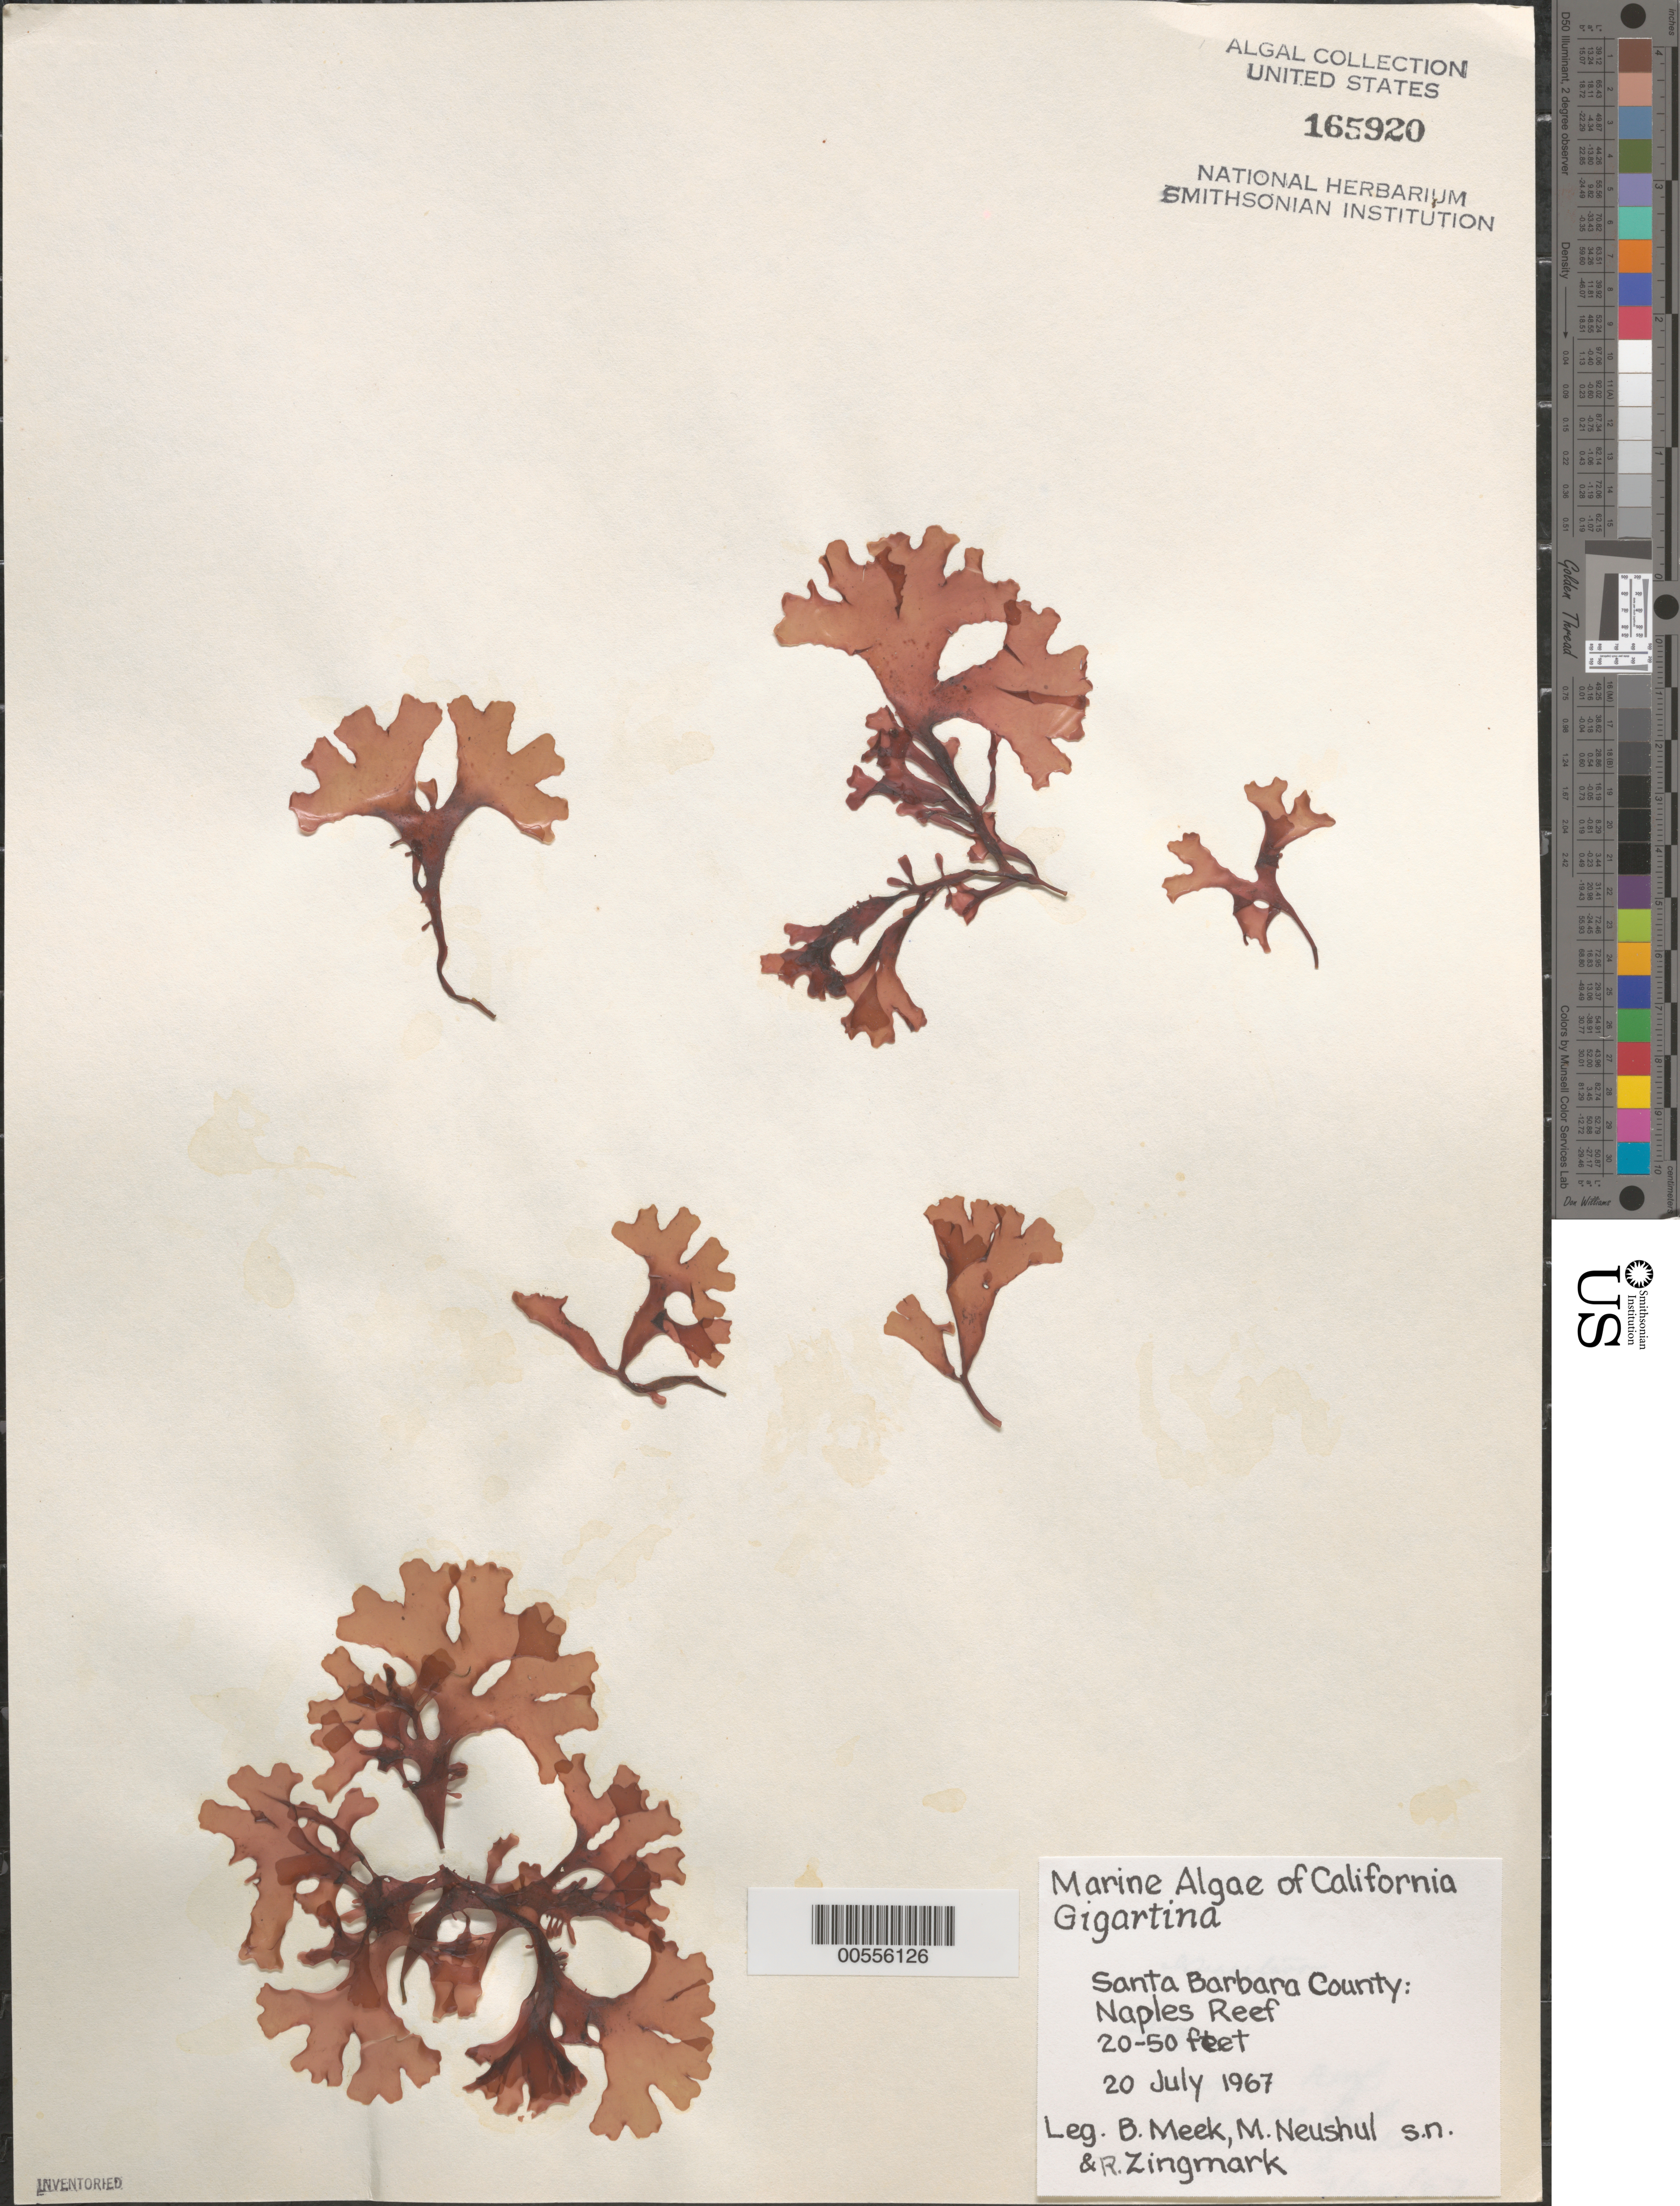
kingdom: Plantae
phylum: Rhodophyta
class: Florideophyceae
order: Gigartinales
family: Gigartinaceae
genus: Gigartina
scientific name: Gigartina sp.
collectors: B. Meek, M. Neushul & R. Zingmark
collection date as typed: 20 Jul 1967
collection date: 1967-07-20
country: United States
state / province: California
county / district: Santa Barbara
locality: Naples Reef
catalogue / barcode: US 165920